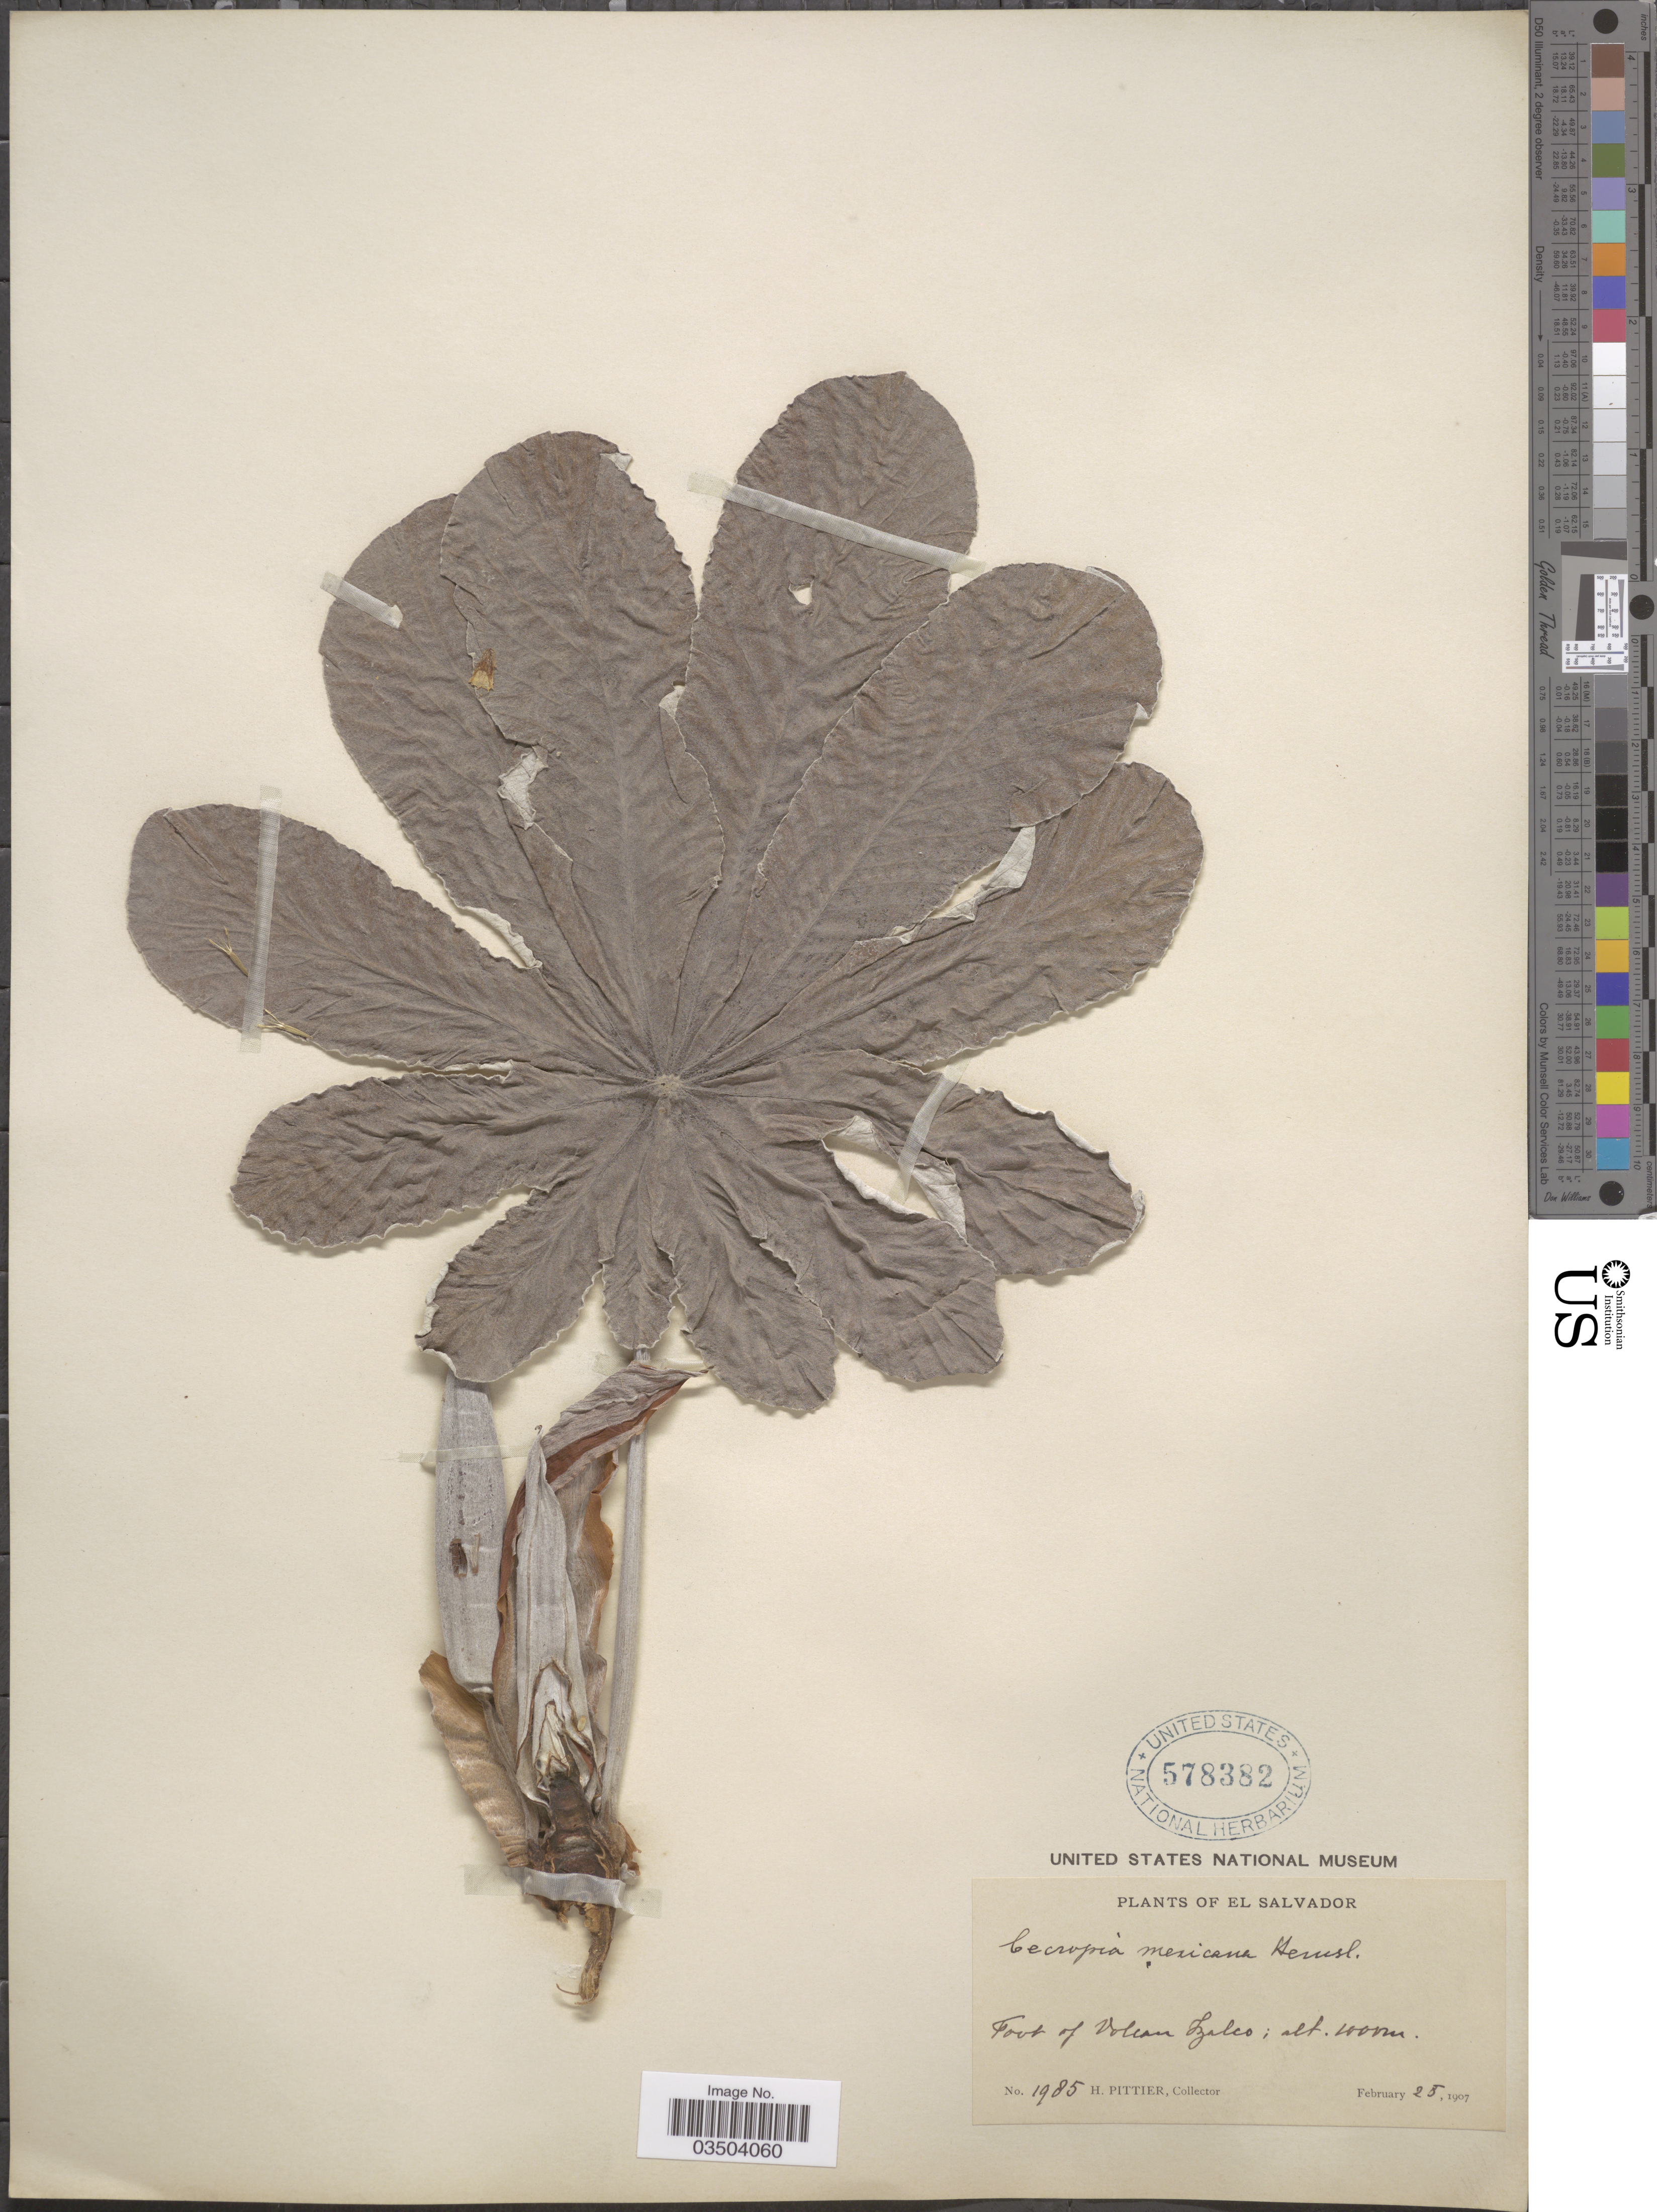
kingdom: Plantae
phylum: Tracheophyta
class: Magnoliopsida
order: Rosales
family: Urticaceae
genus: Cecropia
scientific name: Cecropia obtusifolia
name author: Bertol.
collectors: H. F. Pittier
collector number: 1985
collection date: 1907-02-25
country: El Salvador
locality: Foot of Volcan Izalco.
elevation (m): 1000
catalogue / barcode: US 578382